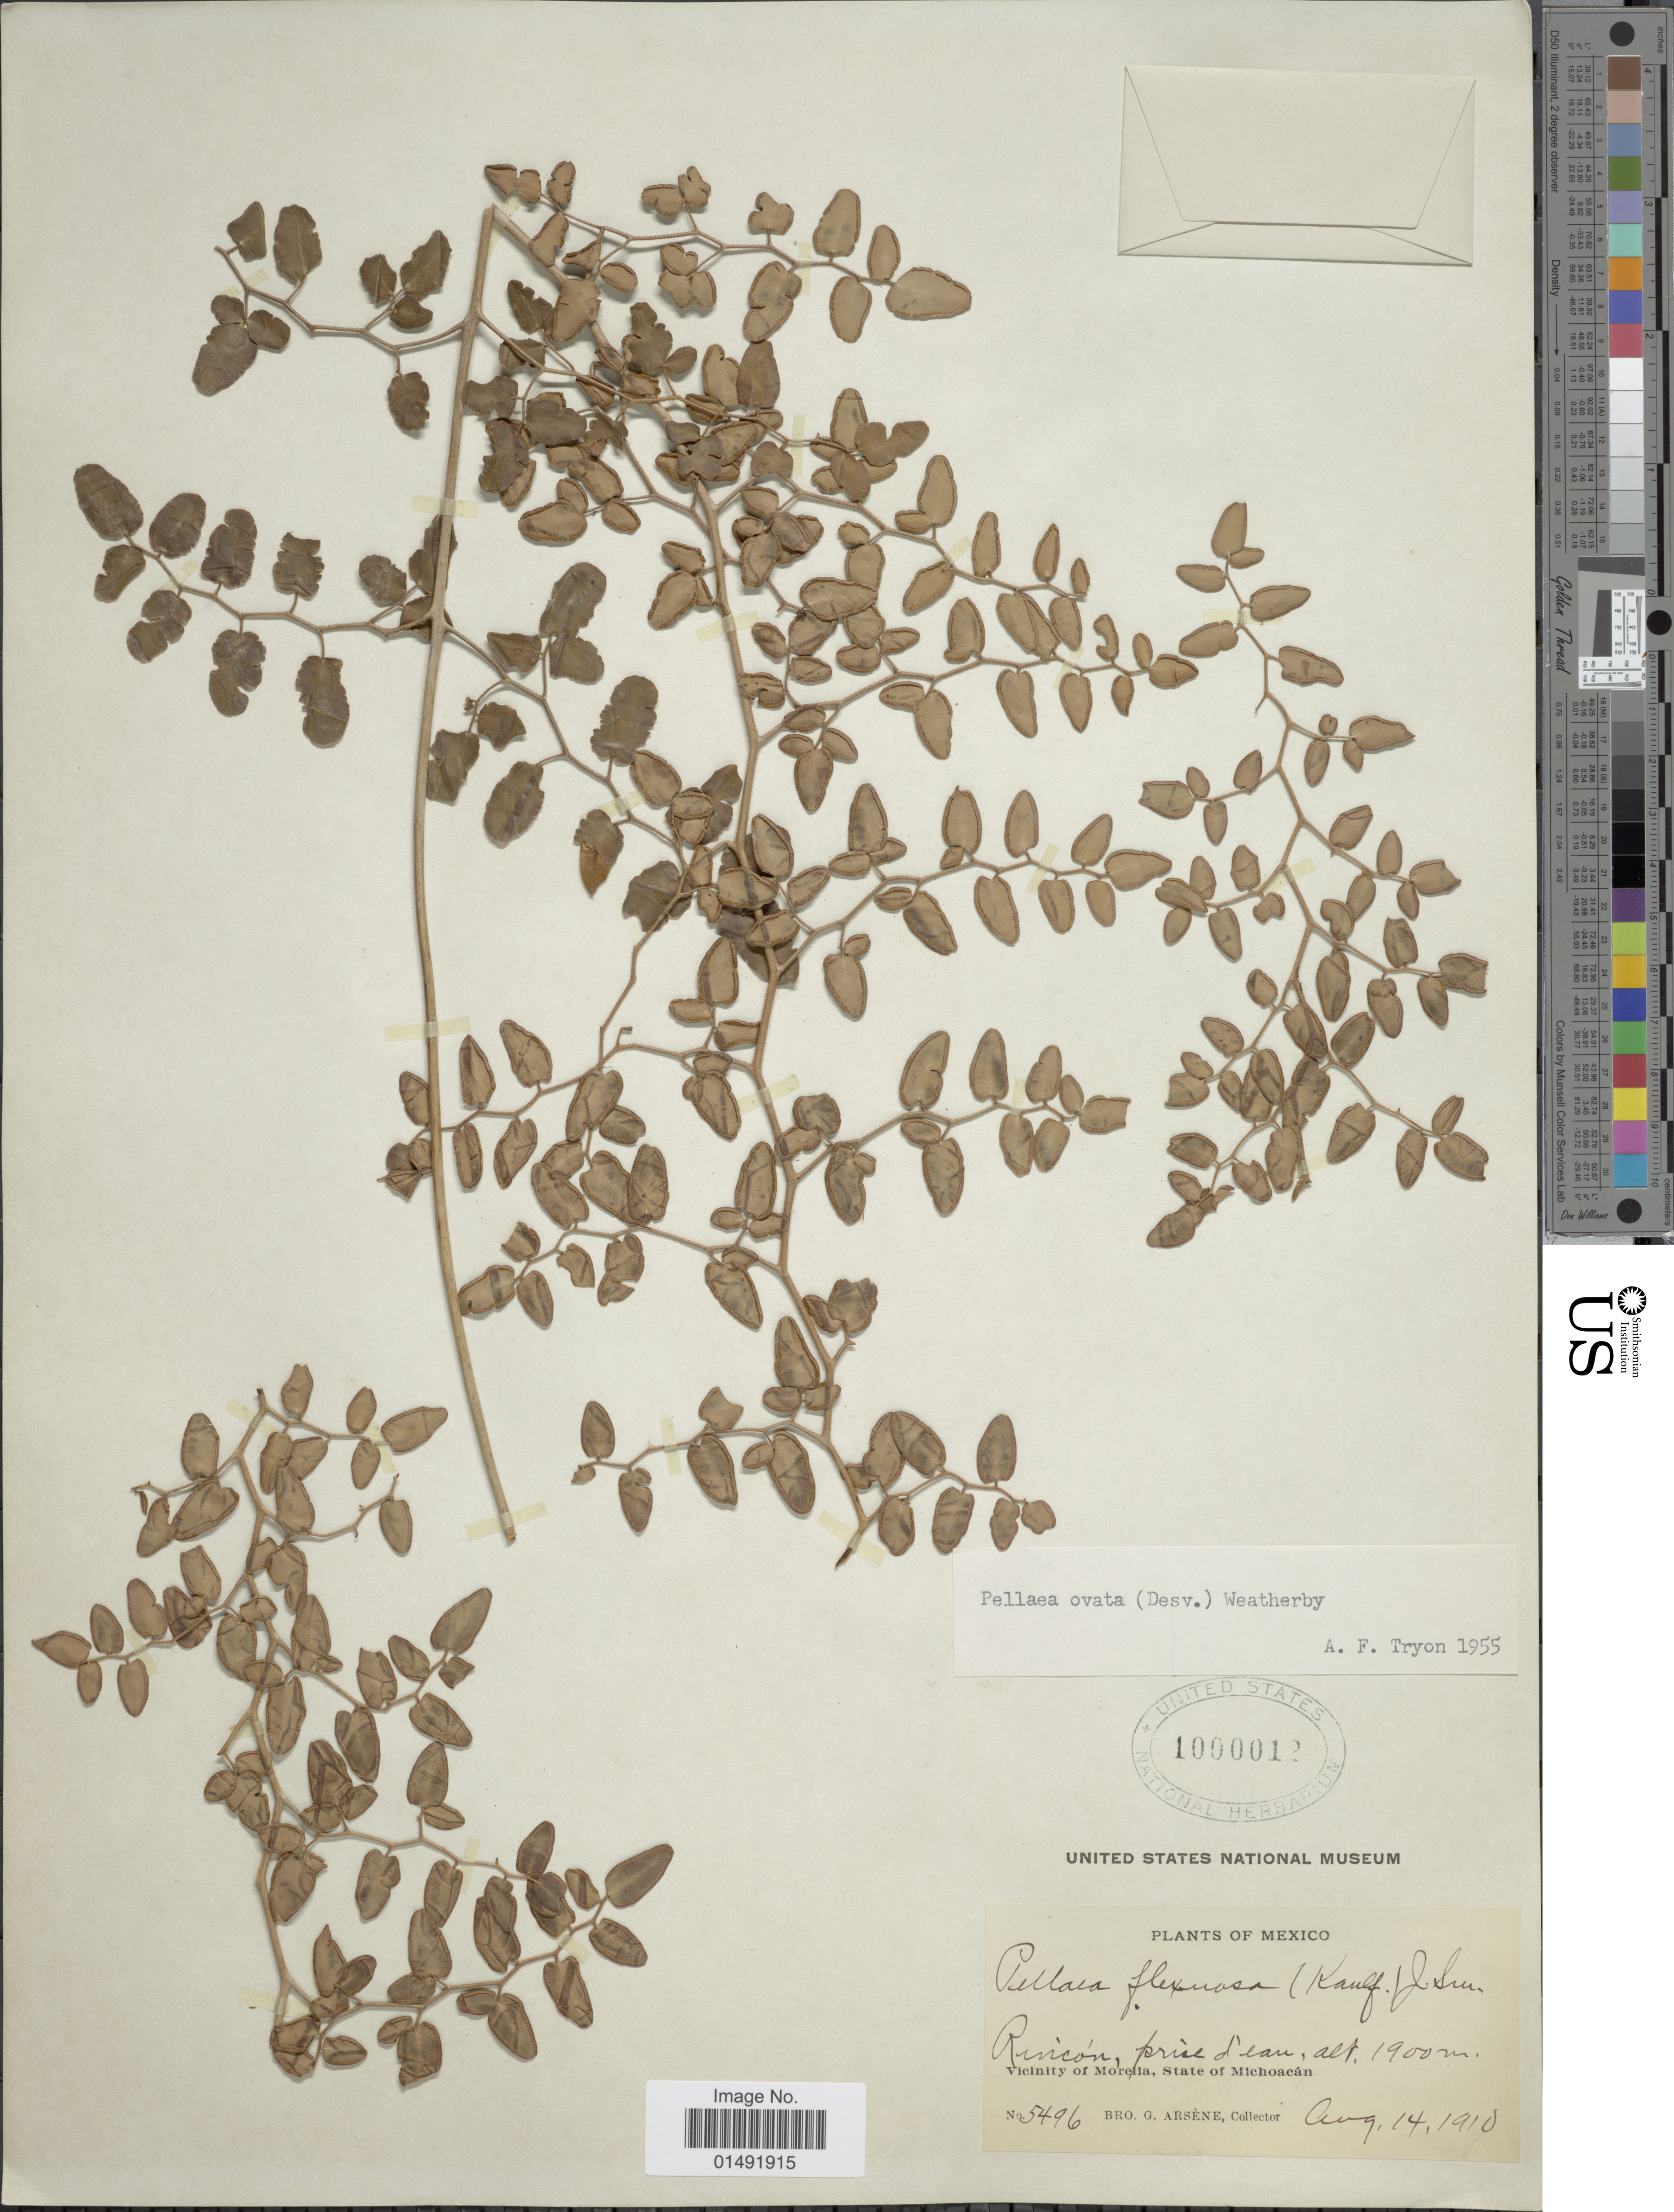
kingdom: Plantae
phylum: Tracheophyta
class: Polypodiopsida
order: Polypodiales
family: Pteridaceae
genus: Pellaea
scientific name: Pellaea ovata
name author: (Desv.) Weath.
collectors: Bro. G. Arsène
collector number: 5496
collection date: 1918-08-14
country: Mexico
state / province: Michoacán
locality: Rincón, price d'ean, Vicinity of Moreilia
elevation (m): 1900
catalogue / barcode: US 1000012